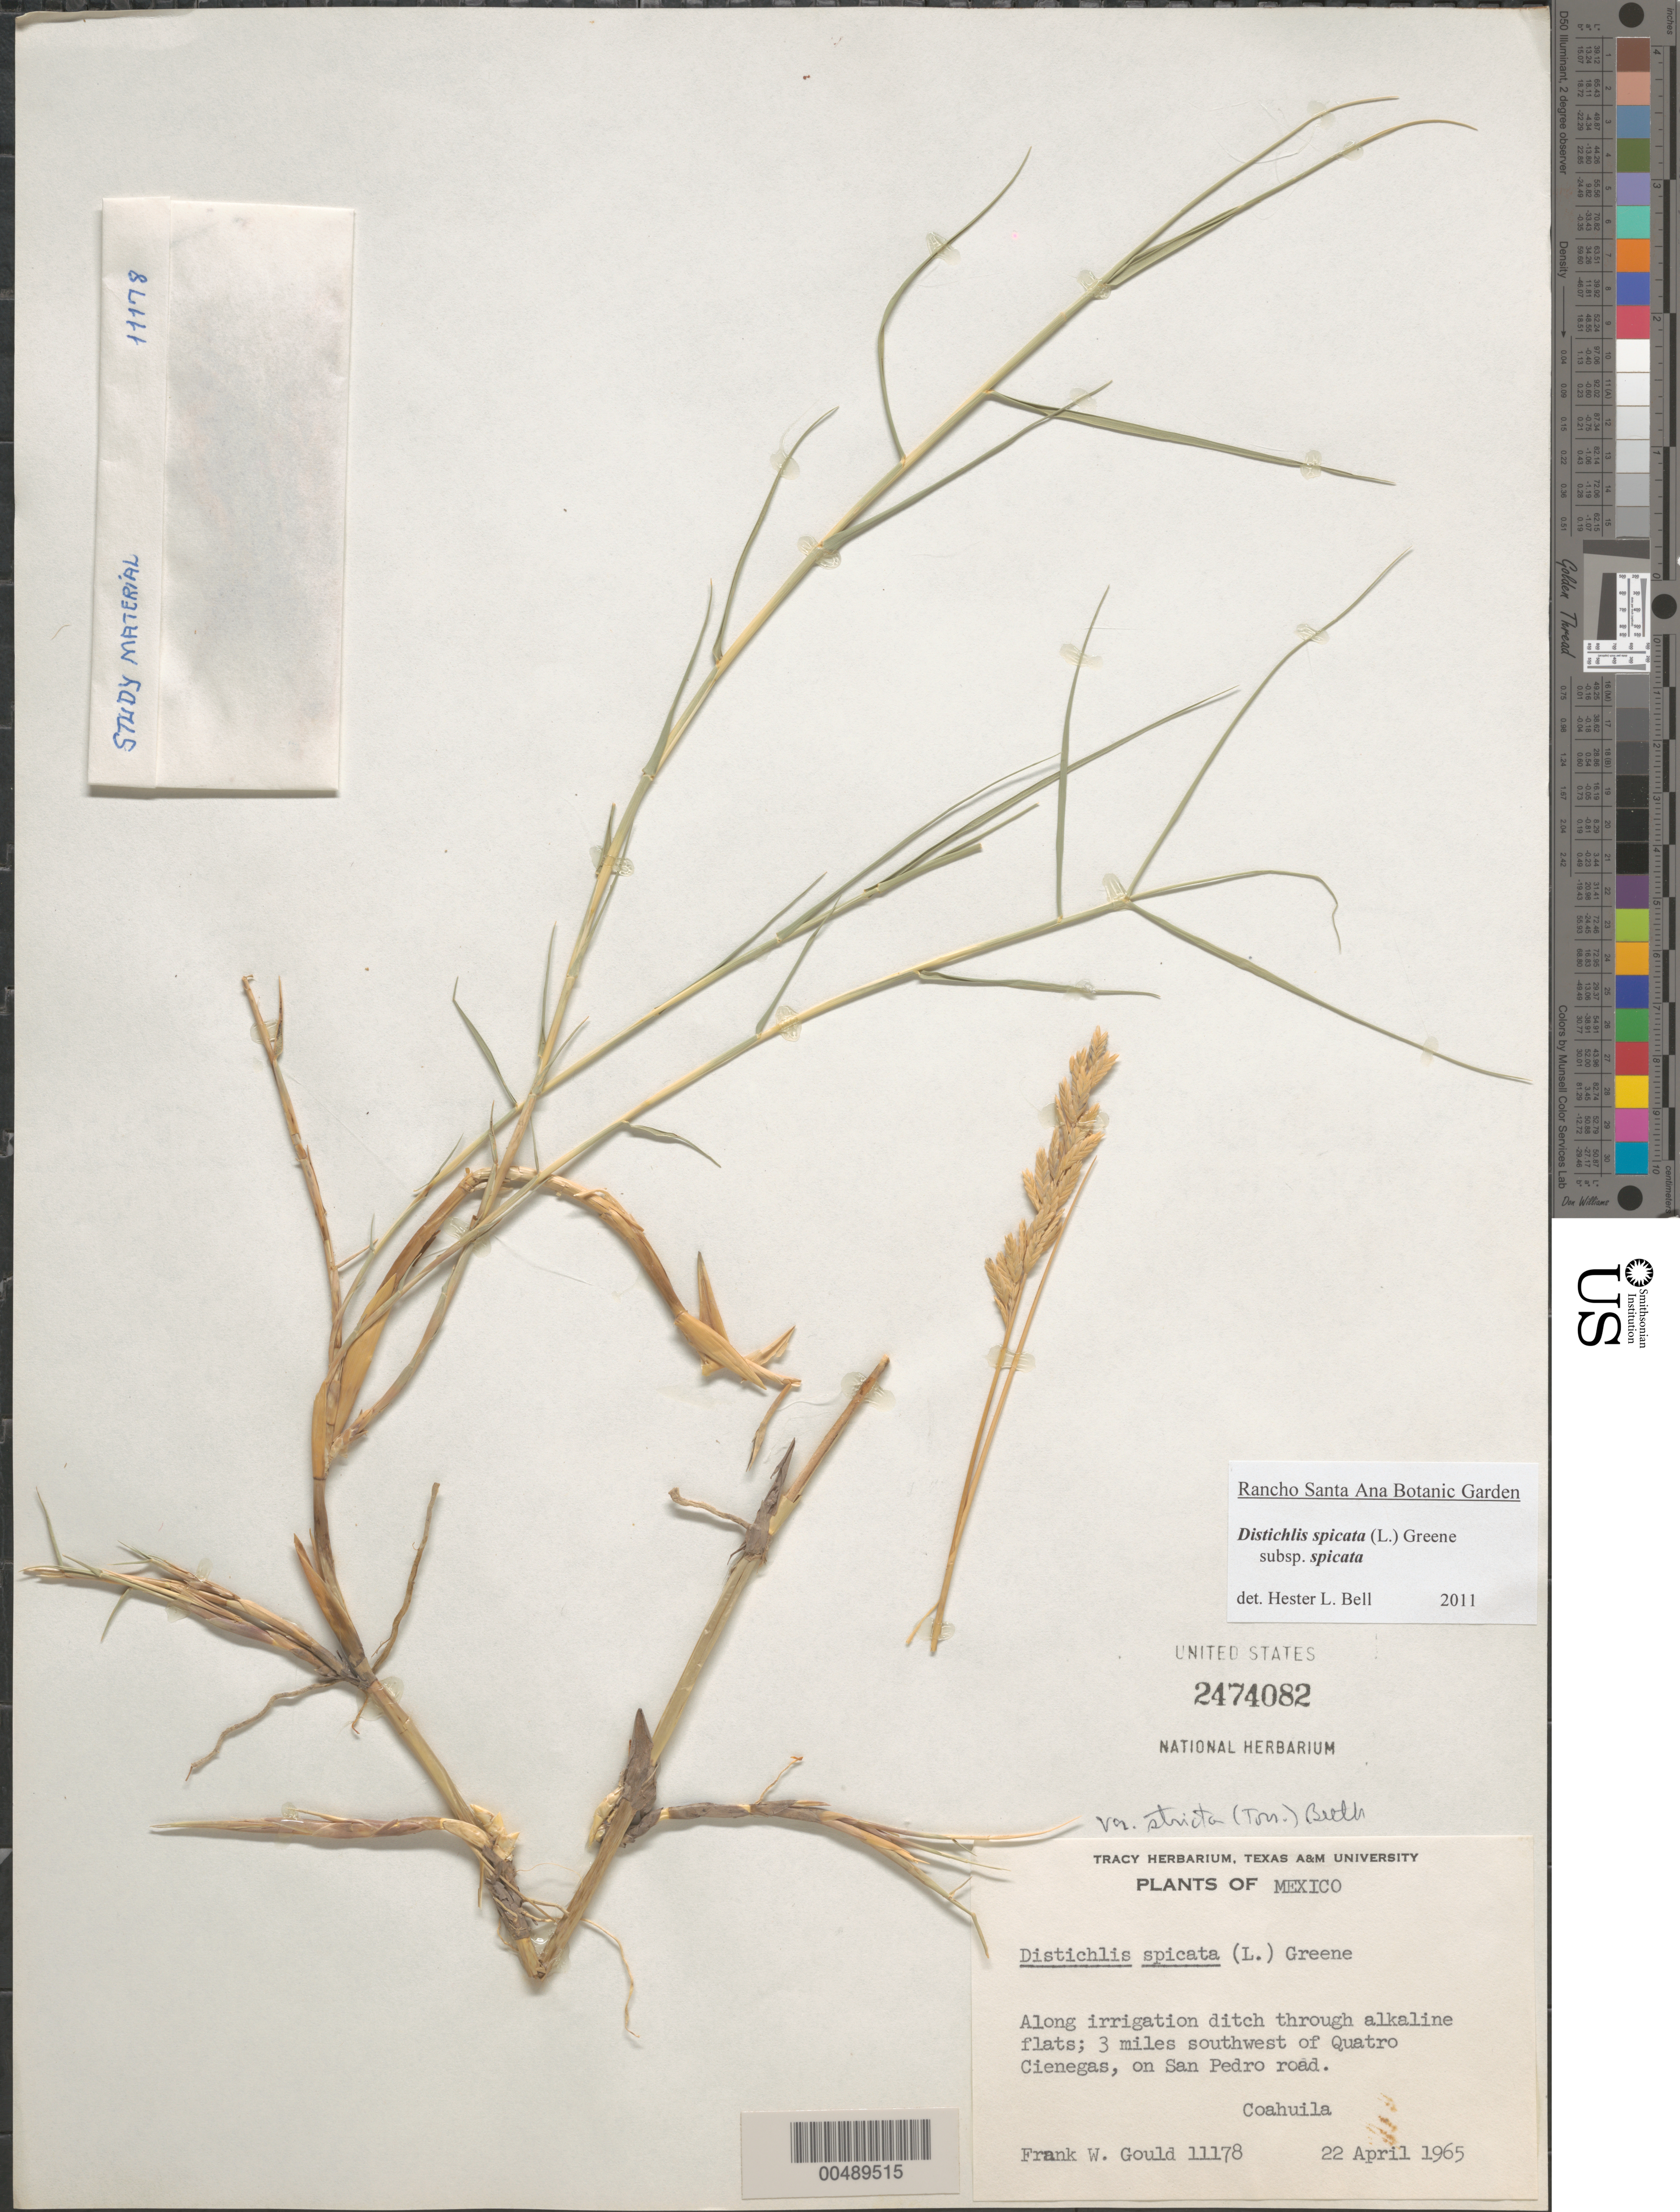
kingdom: Plantae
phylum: Tracheophyta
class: Liliopsida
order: Poales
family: Poaceae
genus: Distichlis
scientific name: Distichlis spicata subsp. spicata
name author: (L.) Greene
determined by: Bell, H. L.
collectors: F. W. Gould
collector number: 11178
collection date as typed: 22 Apr 1965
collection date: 1965-04-22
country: Mexico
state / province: Coahuila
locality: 3 mi SW of Quatro Ciénegas, on San Pedro Rd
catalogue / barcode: US 2474082